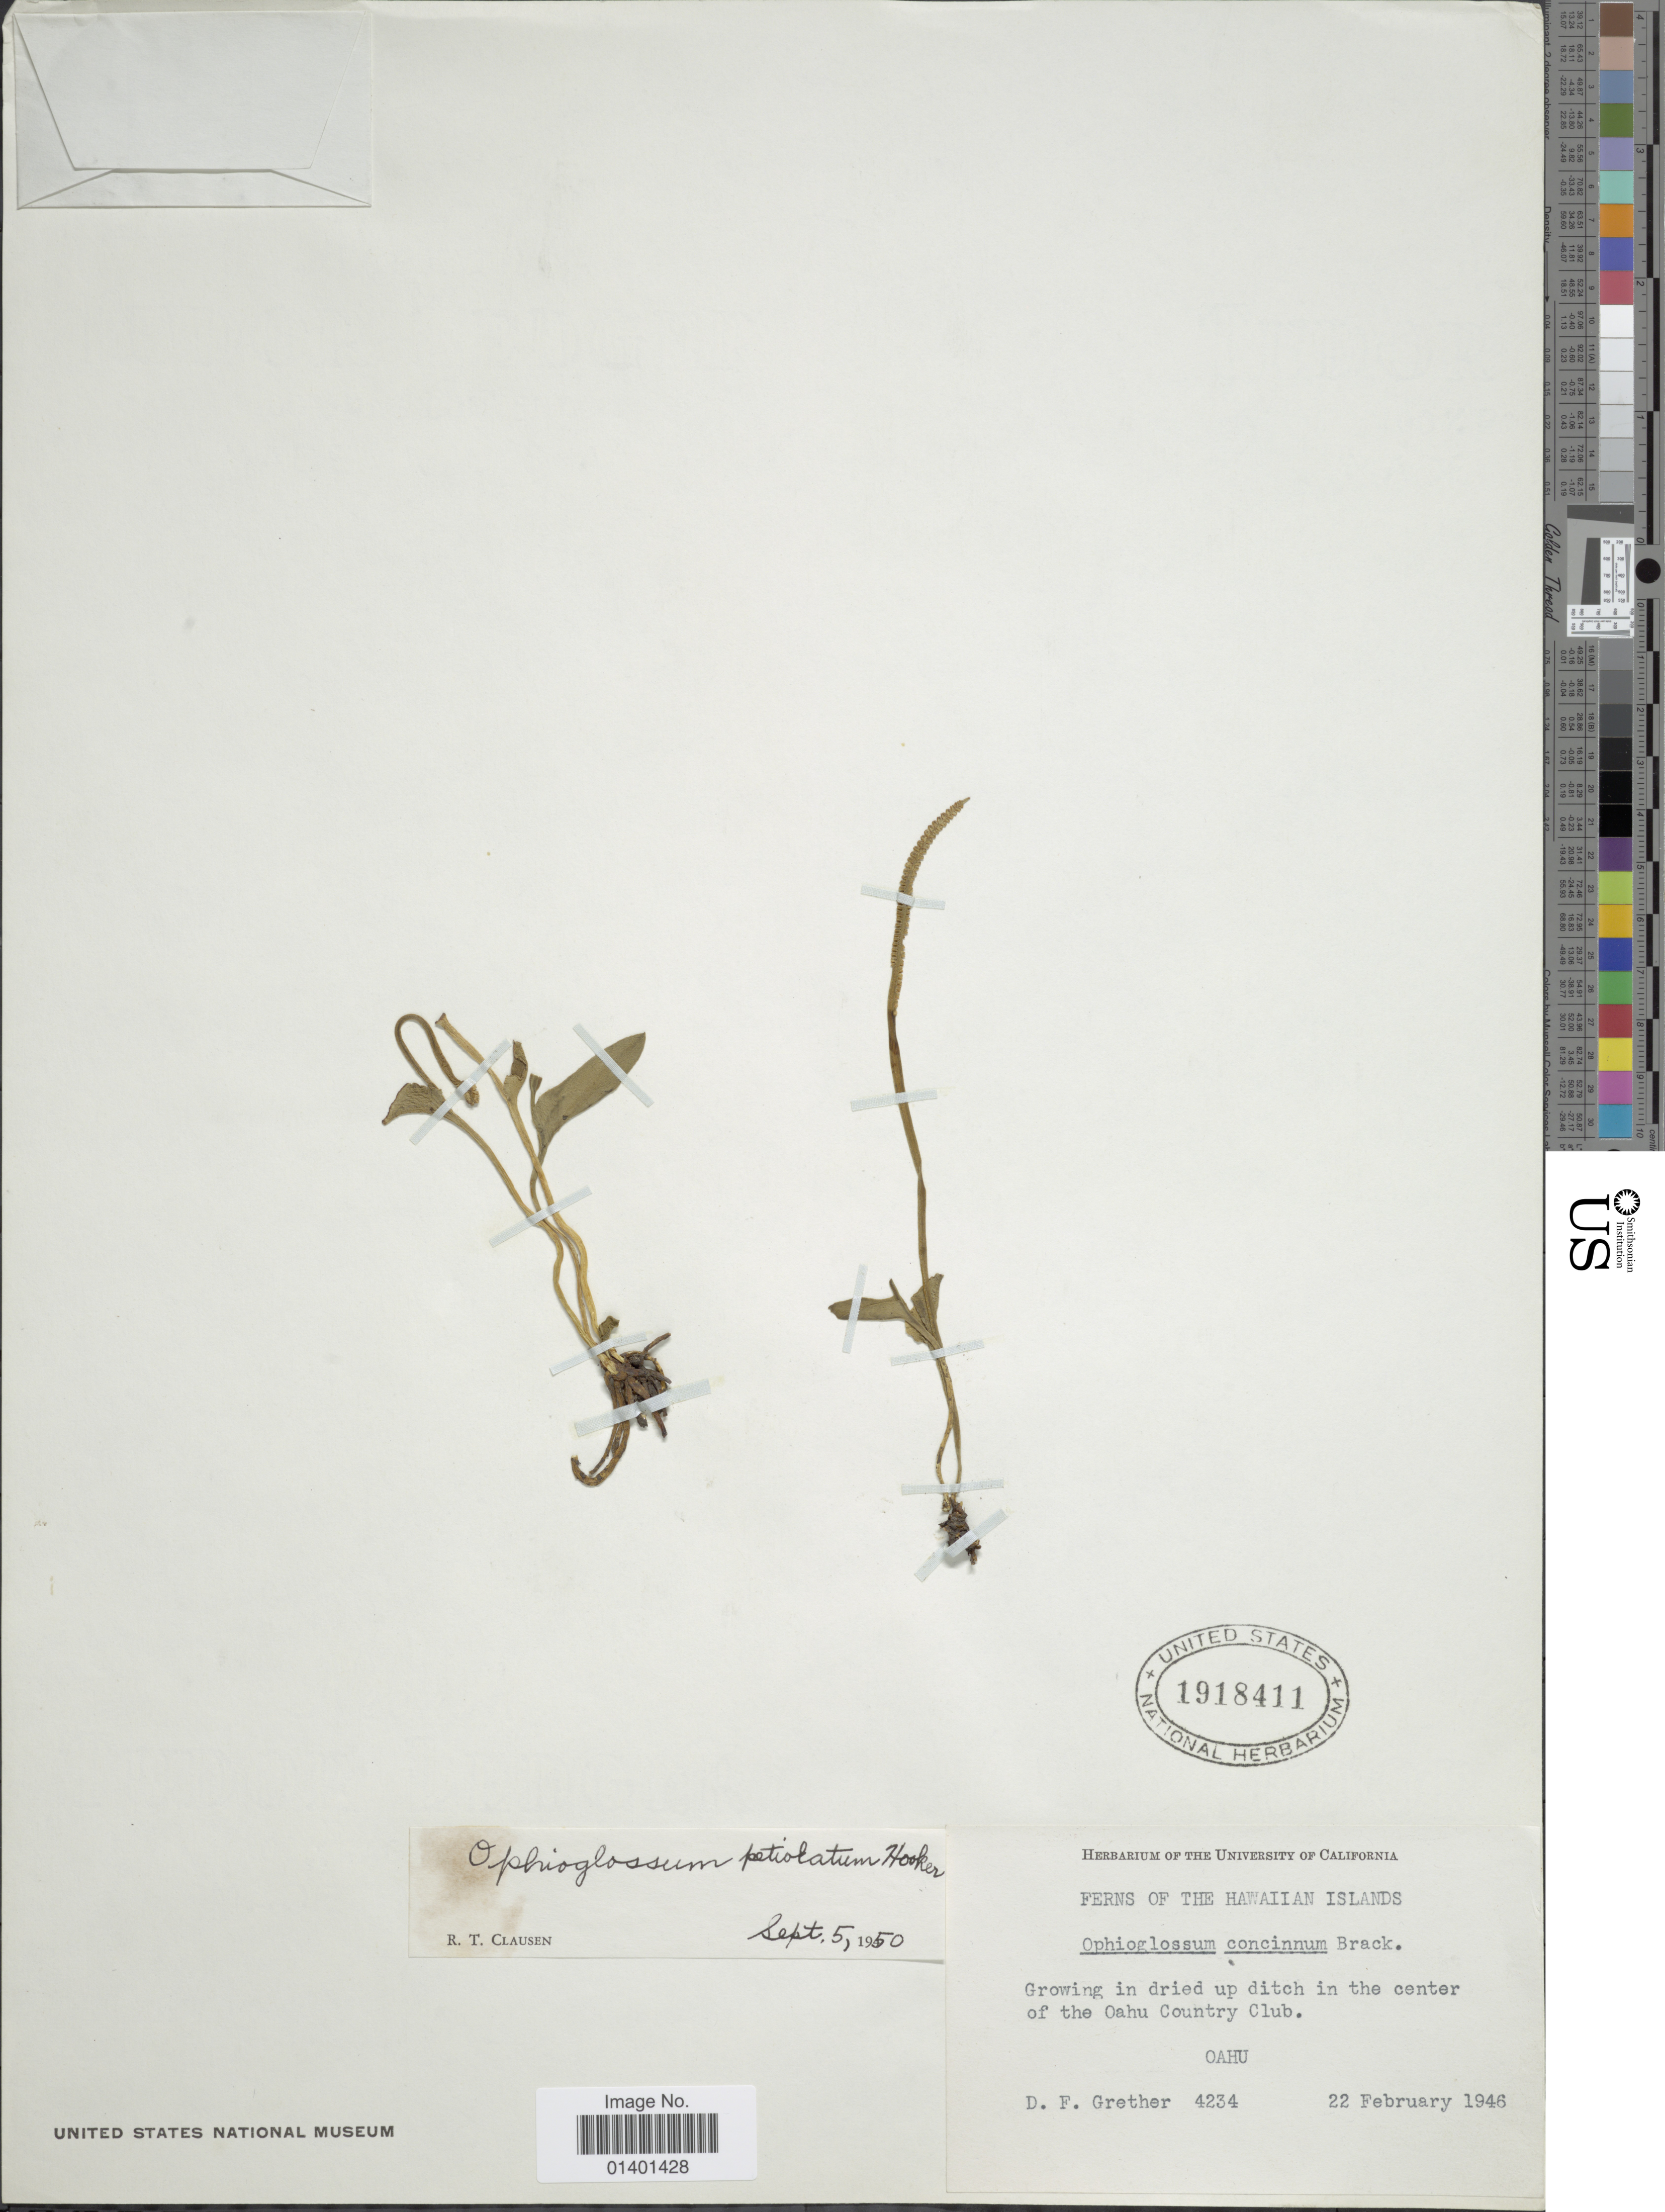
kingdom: Plantae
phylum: Tracheophyta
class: Polypodiopsida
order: Ophioglossales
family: Ophioglossaceae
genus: Ophioglossum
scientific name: Ophioglossum petiolatum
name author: Hook.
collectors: D. F. Grether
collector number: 4234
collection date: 1946-02-22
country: United States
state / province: Hawaii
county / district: Honolulu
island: Oahu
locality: Hawaiian islands, in the center of the Oahu Country Club, Oahu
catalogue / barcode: US 1918411